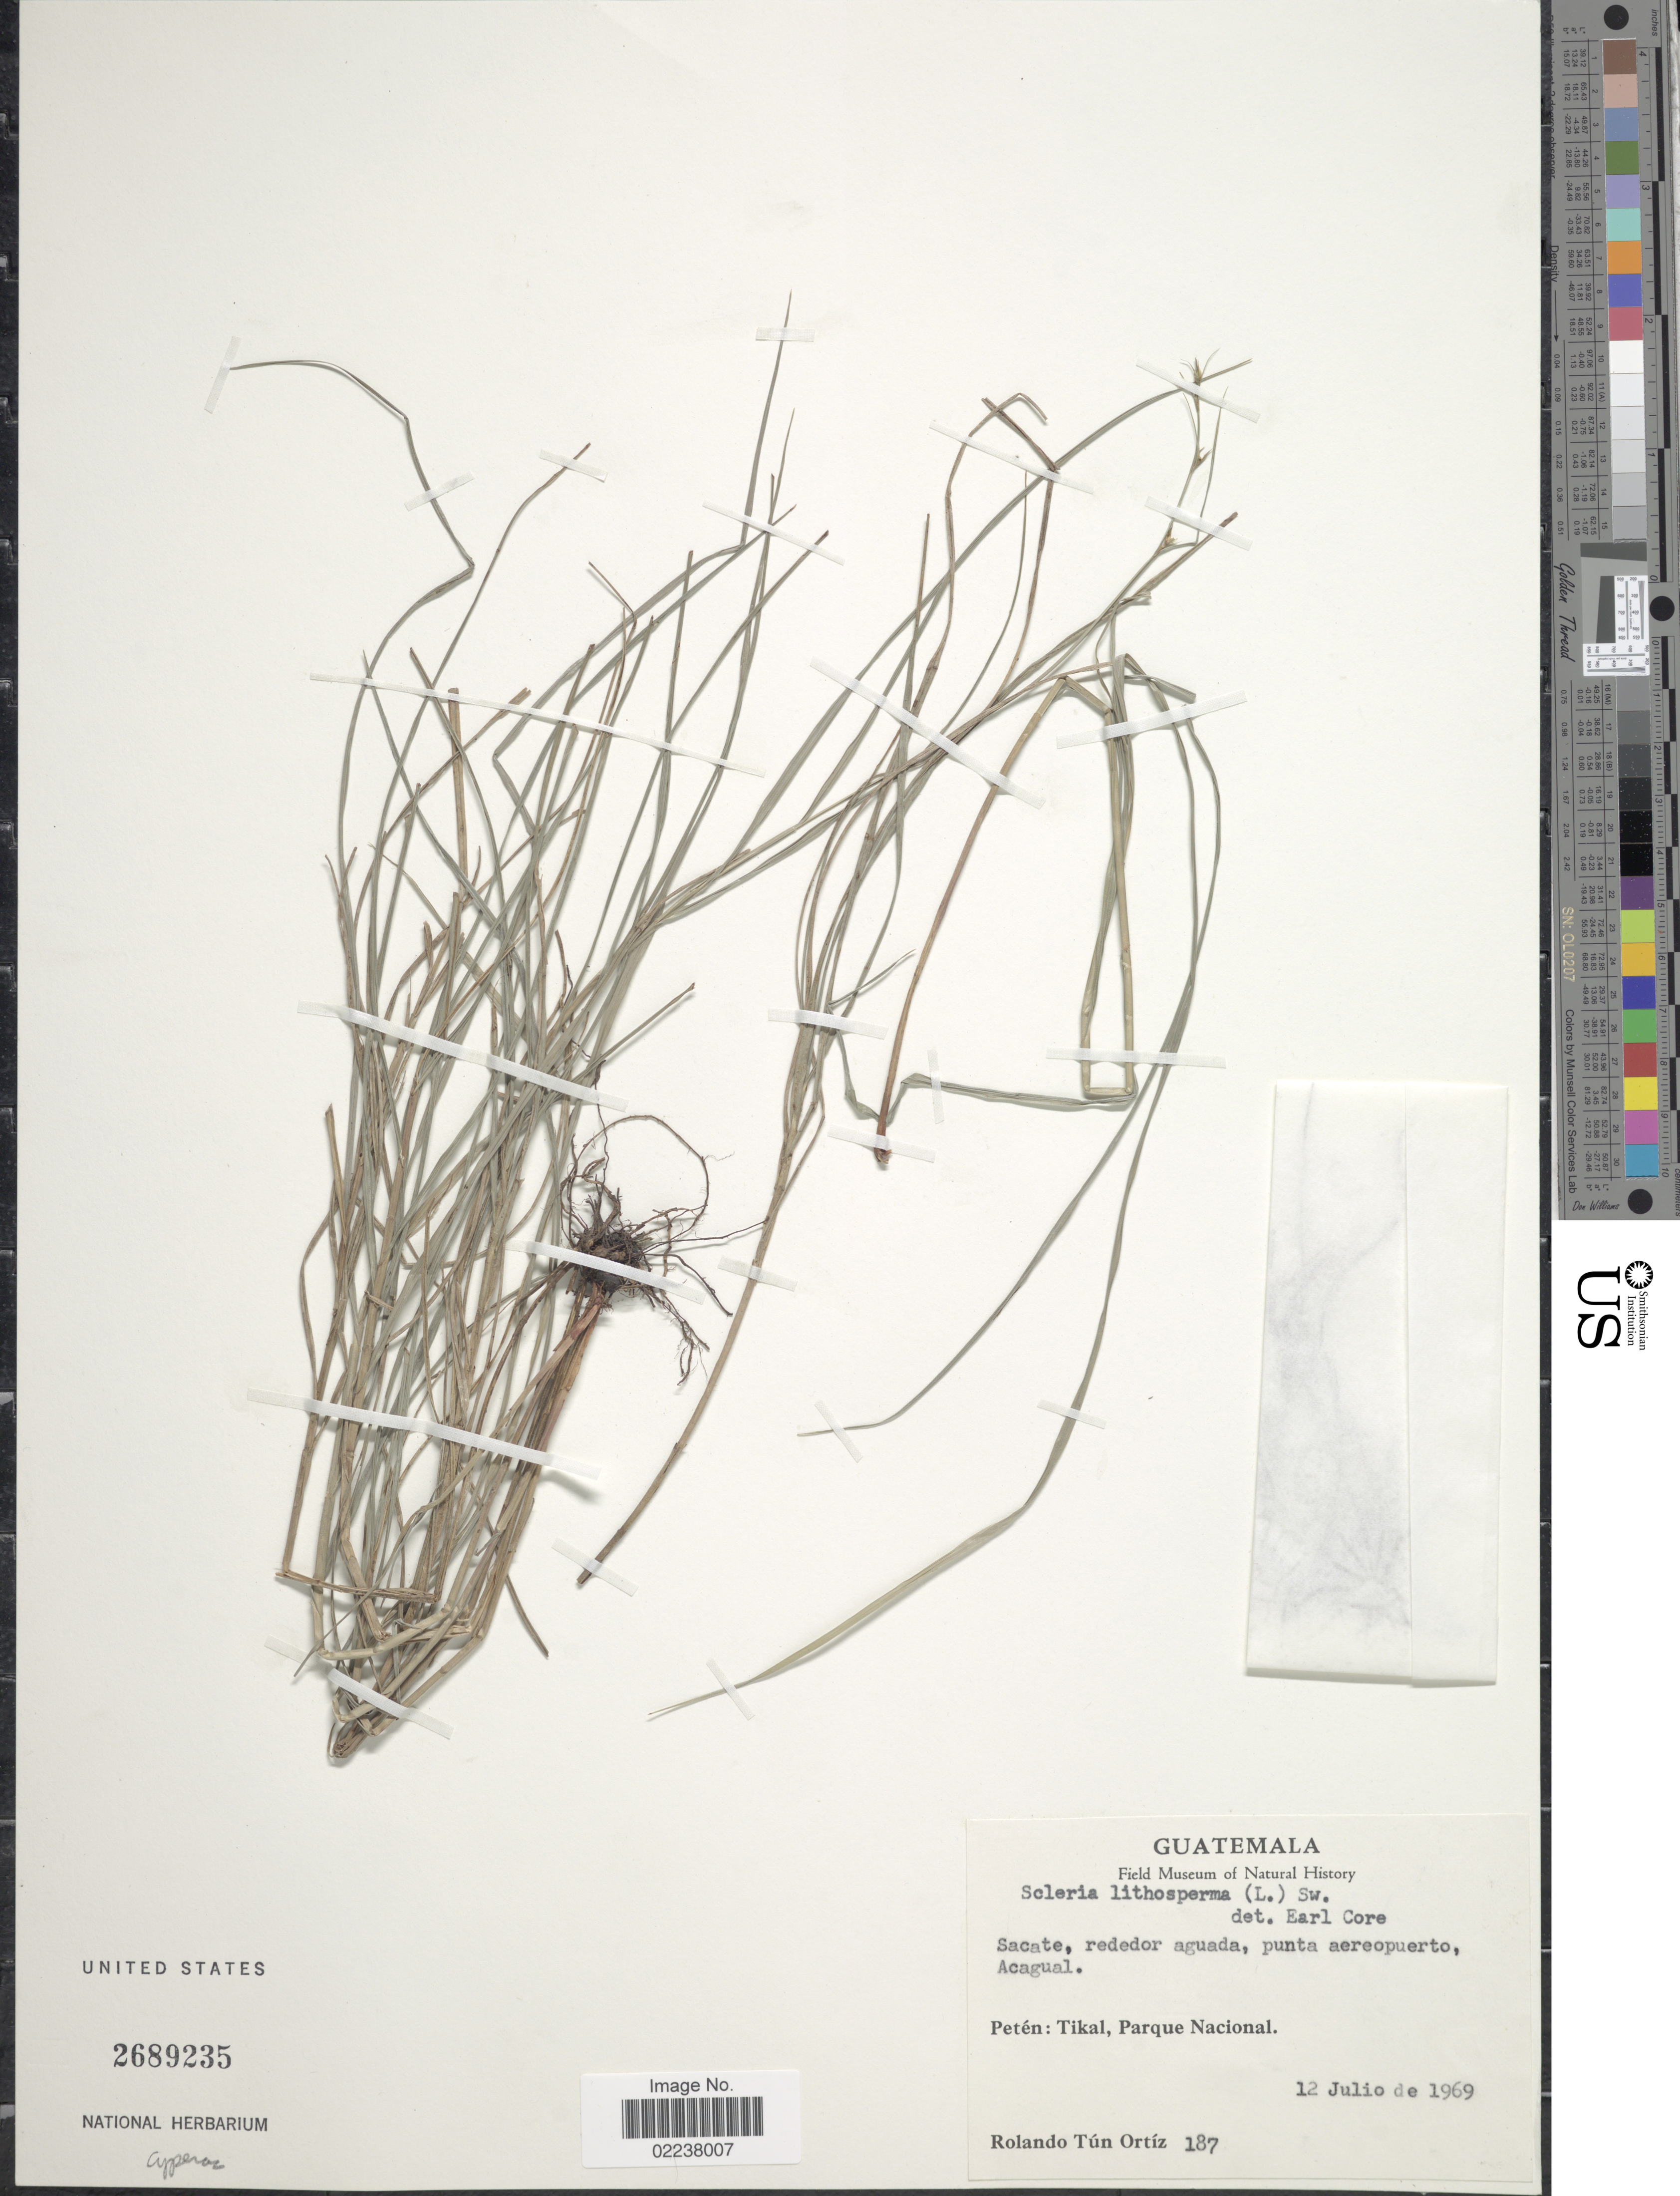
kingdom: Plantae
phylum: Tracheophyta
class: Liliopsida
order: Poales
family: Cyperaceae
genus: Scleria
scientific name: Scleria lithosperma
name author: (L.) Sw.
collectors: R. Tún Ortíz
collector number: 187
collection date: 1969-07-12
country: Guatemala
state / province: El Petén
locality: Sacate, rededor aguada, punta aeropuerto, Acagual, Tikal, Parque Nacional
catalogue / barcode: US 2689235